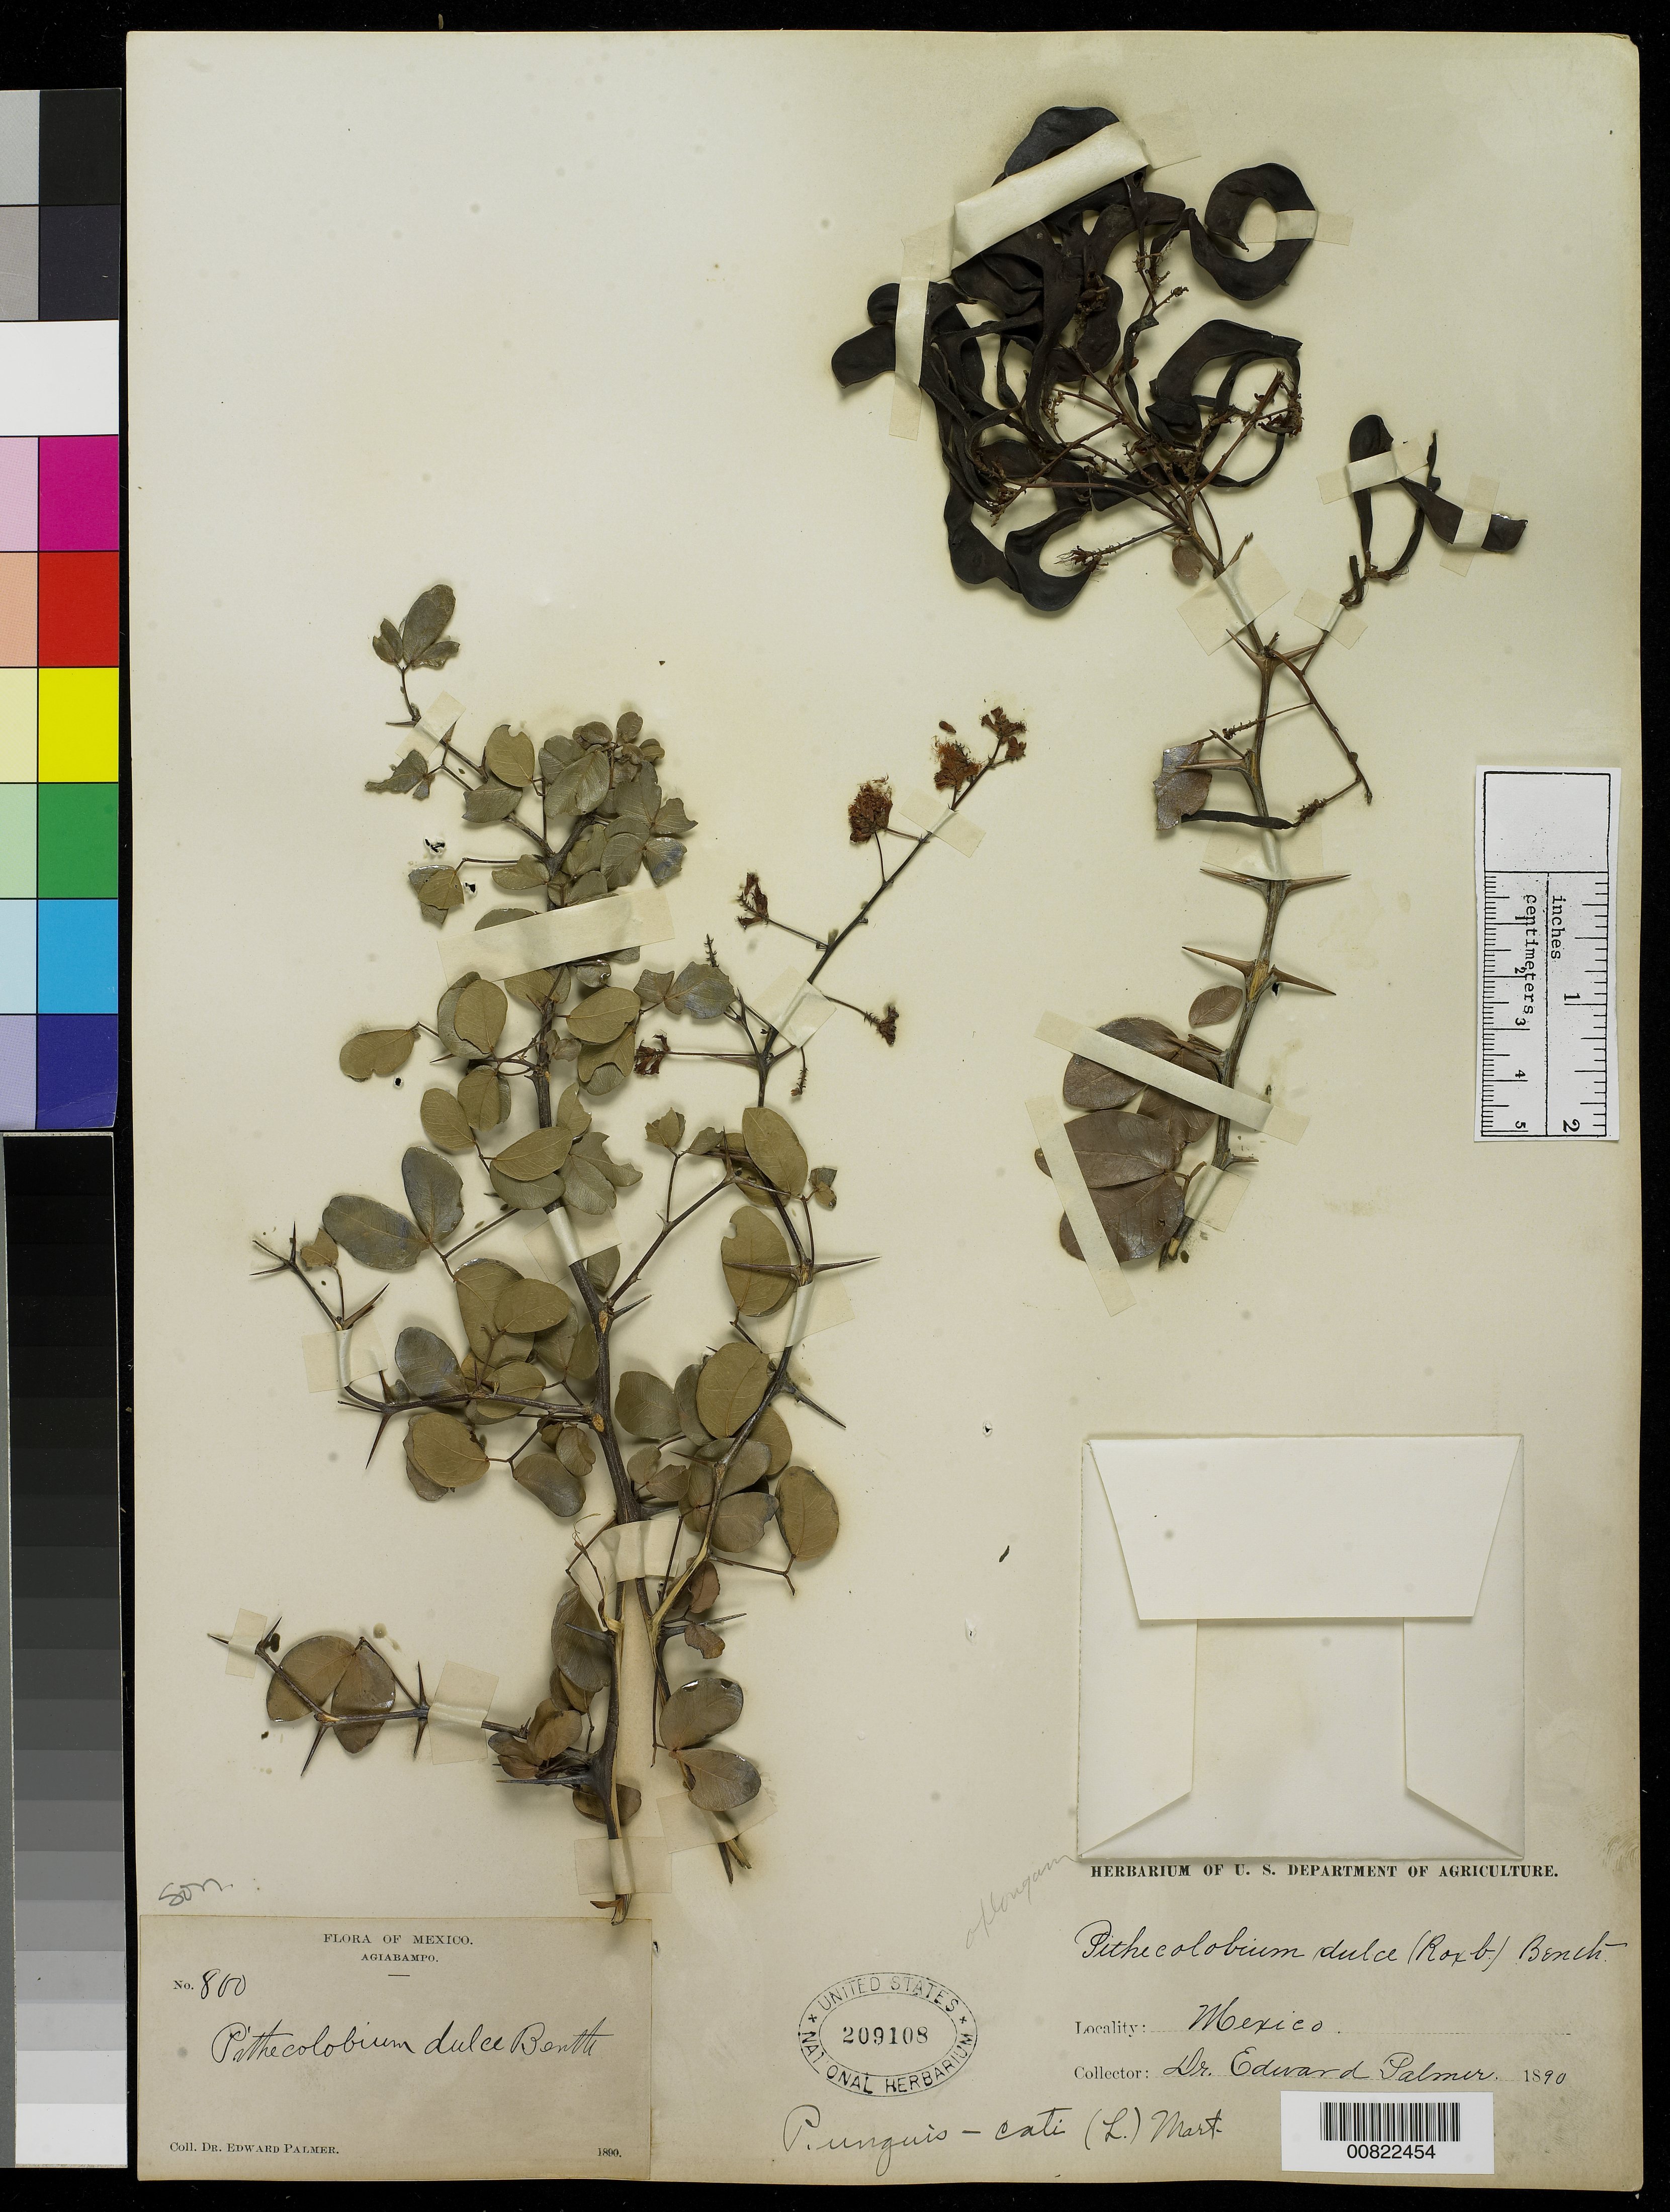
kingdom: Plantae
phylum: Tracheophyta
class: Magnoliopsida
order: Fabales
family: Fabaceae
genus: Pithecellobium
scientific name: Pithecellobium unguis-cati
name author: (L.) Benth.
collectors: E. Palmer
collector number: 800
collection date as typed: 1890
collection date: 1890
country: Mexico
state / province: Sonora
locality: Agiabampo, Sonora.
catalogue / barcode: US 209108